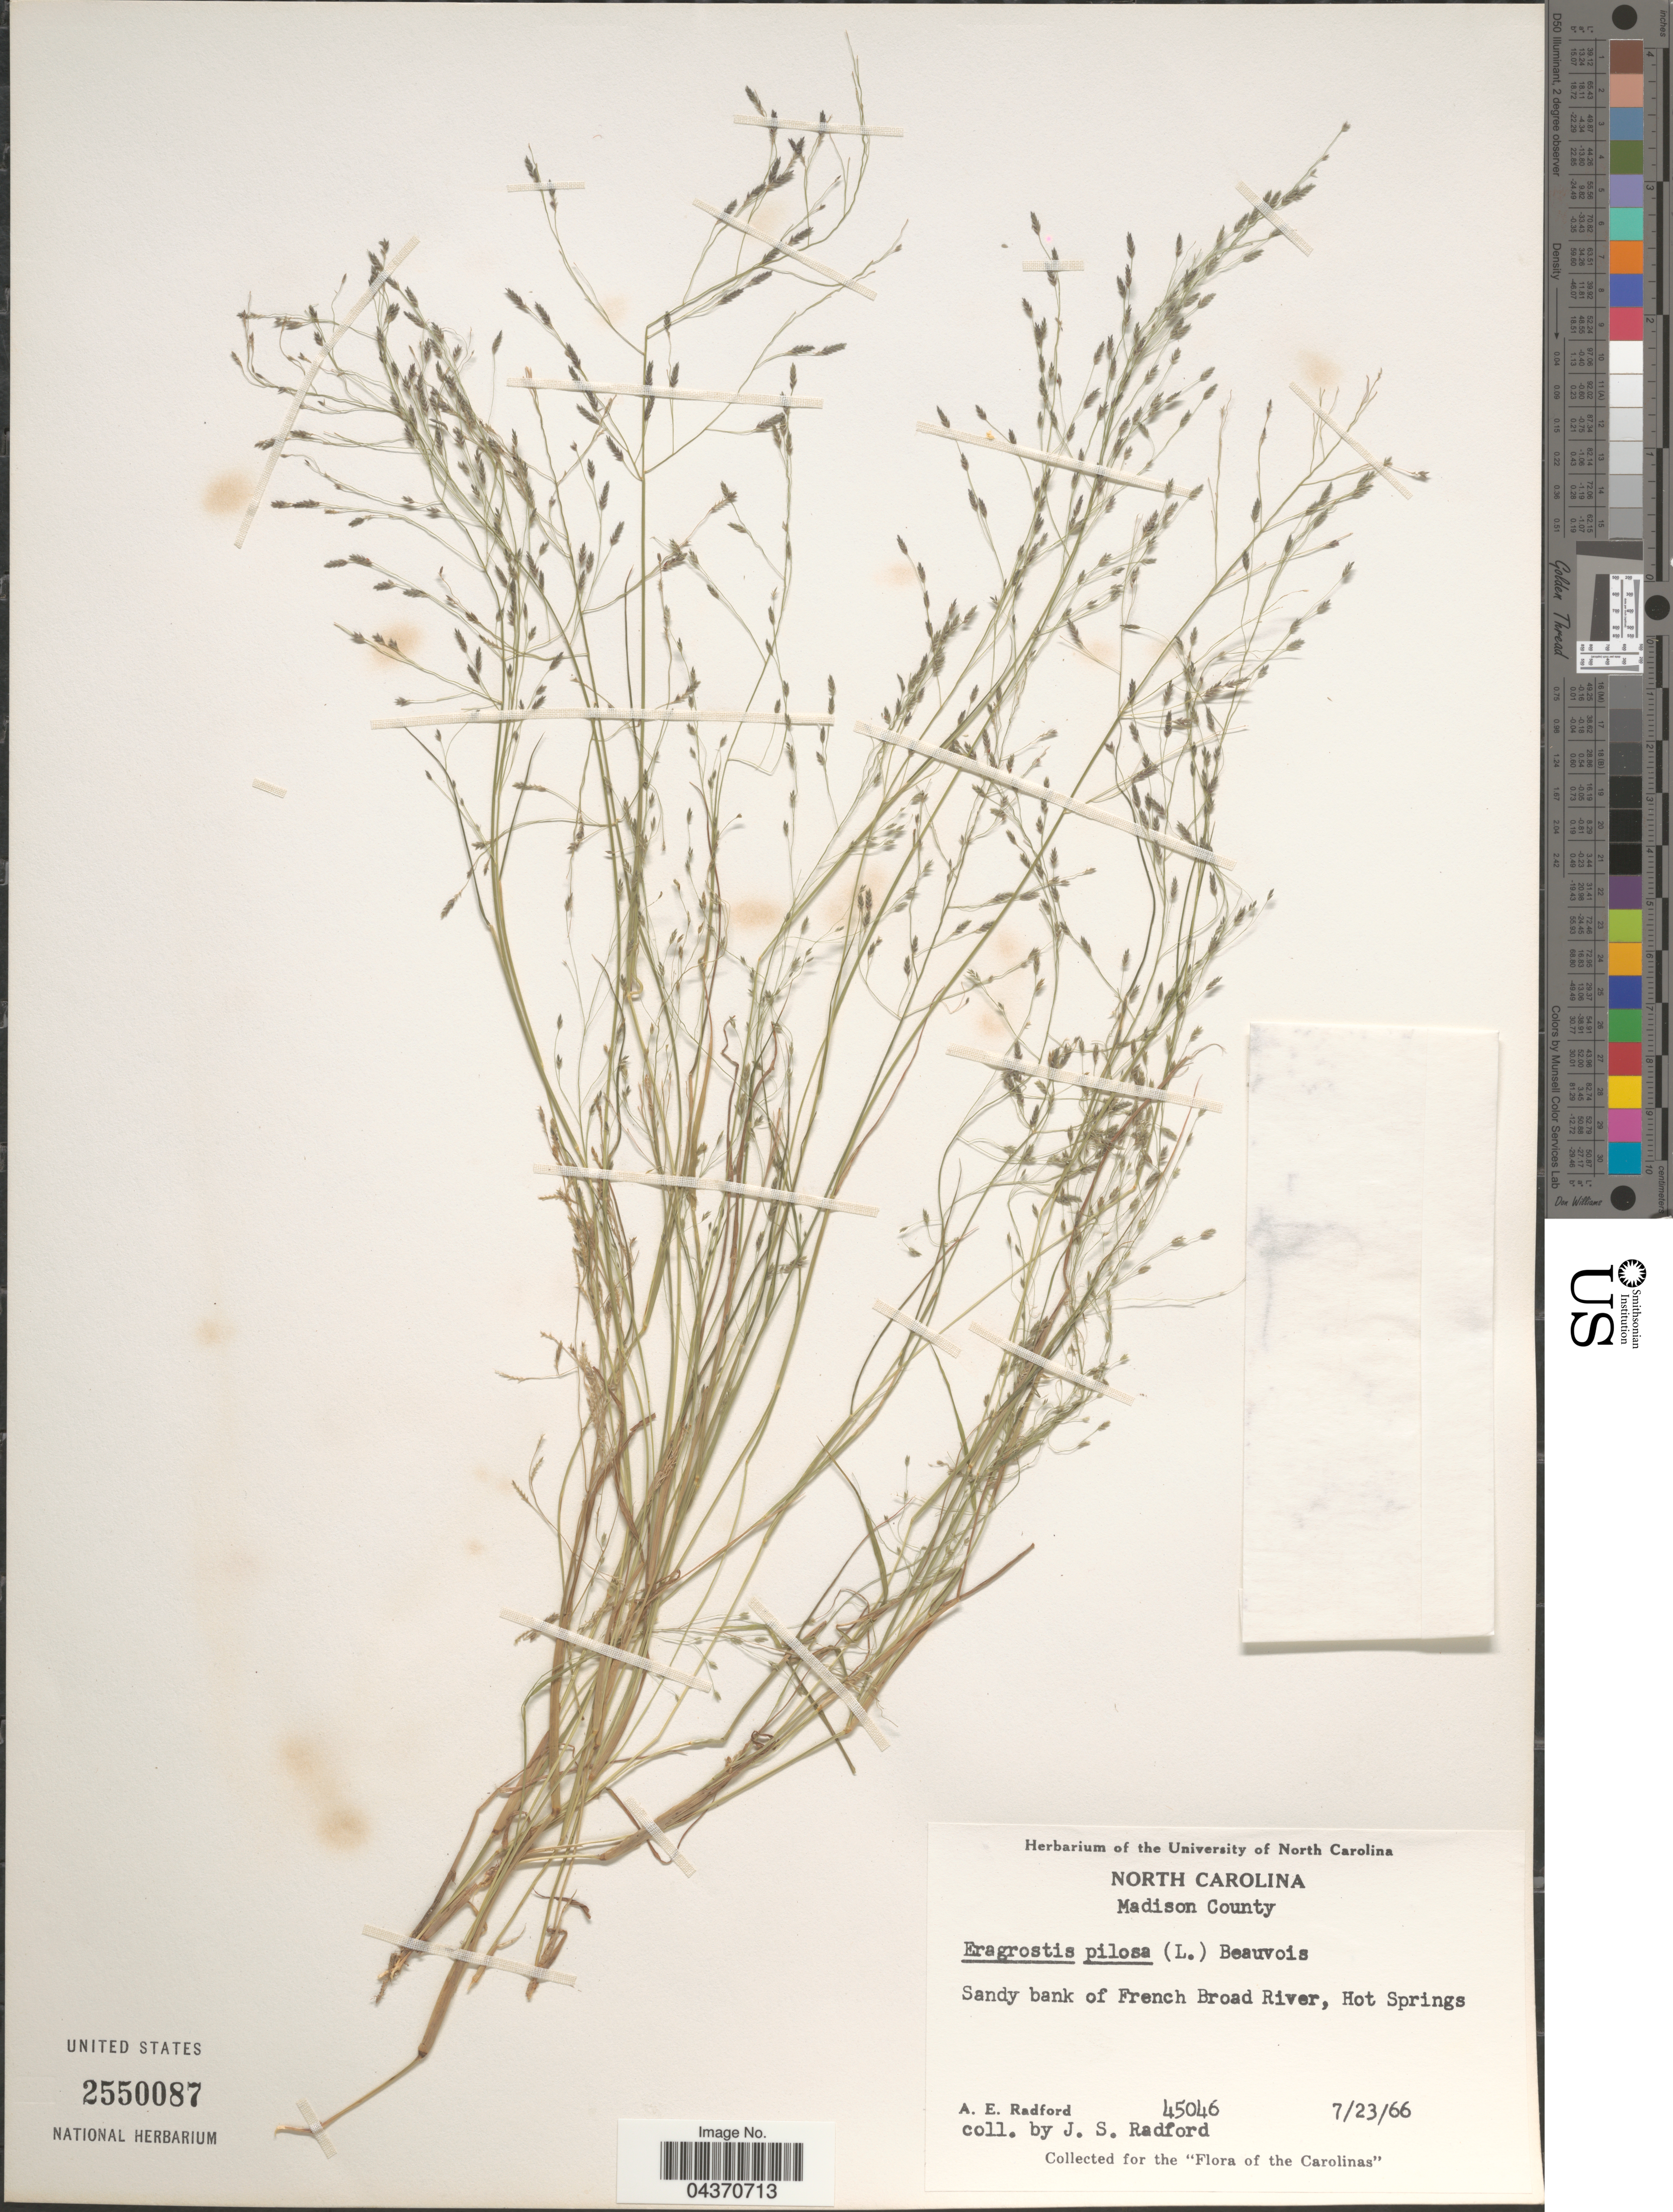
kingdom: Plantae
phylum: Tracheophyta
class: Liliopsida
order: Poales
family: Poaceae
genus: Eragrostis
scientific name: Eragrostis pilosa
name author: (L.) P. Beauv.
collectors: J. S. Radford & A. E. Radford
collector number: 45046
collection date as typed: Transcribed d/m/y: 23/7/66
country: United States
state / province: North Carolina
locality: Madison County. Sandy bank of French Broad River, Hot Springs.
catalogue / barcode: US 2550087